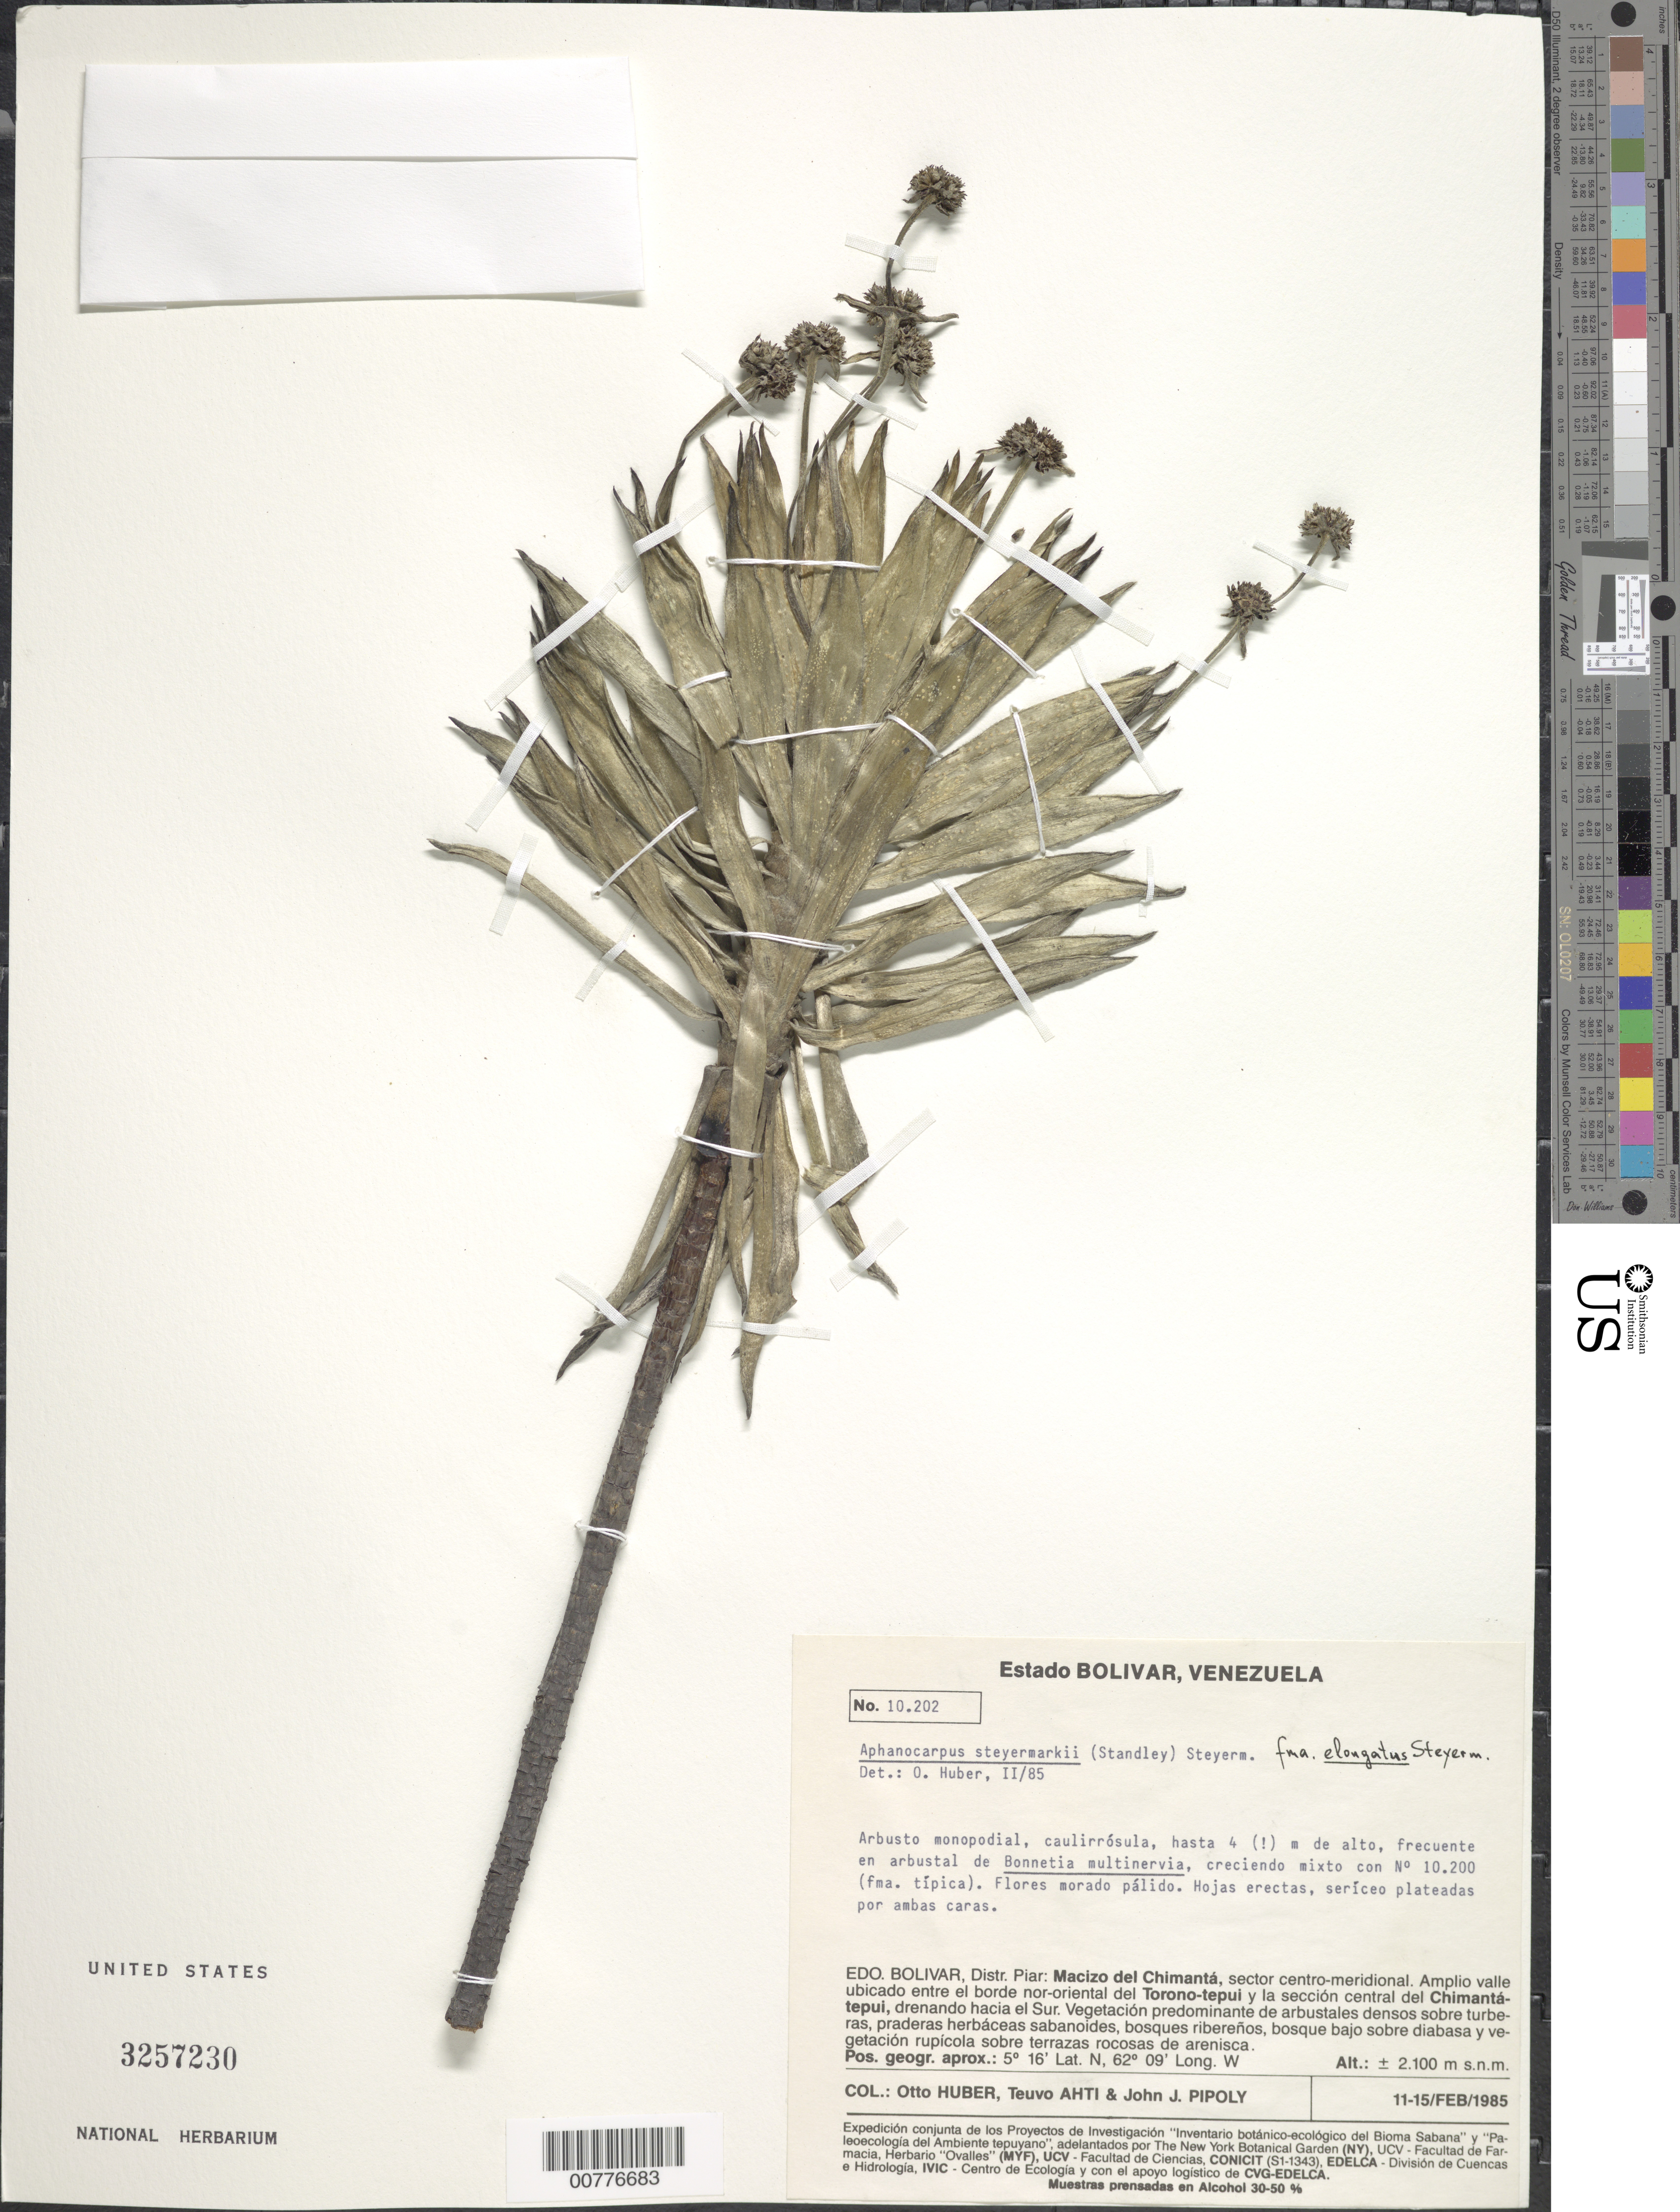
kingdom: Plantae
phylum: Tracheophyta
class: Magnoliopsida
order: Gentianales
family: Rubiaceae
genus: Aphanocarpus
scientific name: Aphanocarpus steyermarkii f. elongatus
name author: Steyerm.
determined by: Huber, Otto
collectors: O. Huber, T. T. Ahti & J. J. Pipoly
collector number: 10202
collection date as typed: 11-Feb-85 to 15-Feb-85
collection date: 1985-02-11/1985-02-15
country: Venezuela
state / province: Bolívar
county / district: Piar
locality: Macizo del Chimantá, Torono-tepuí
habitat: Arbustal de Bonnetia multinervia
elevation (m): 2100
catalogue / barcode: US 3257230